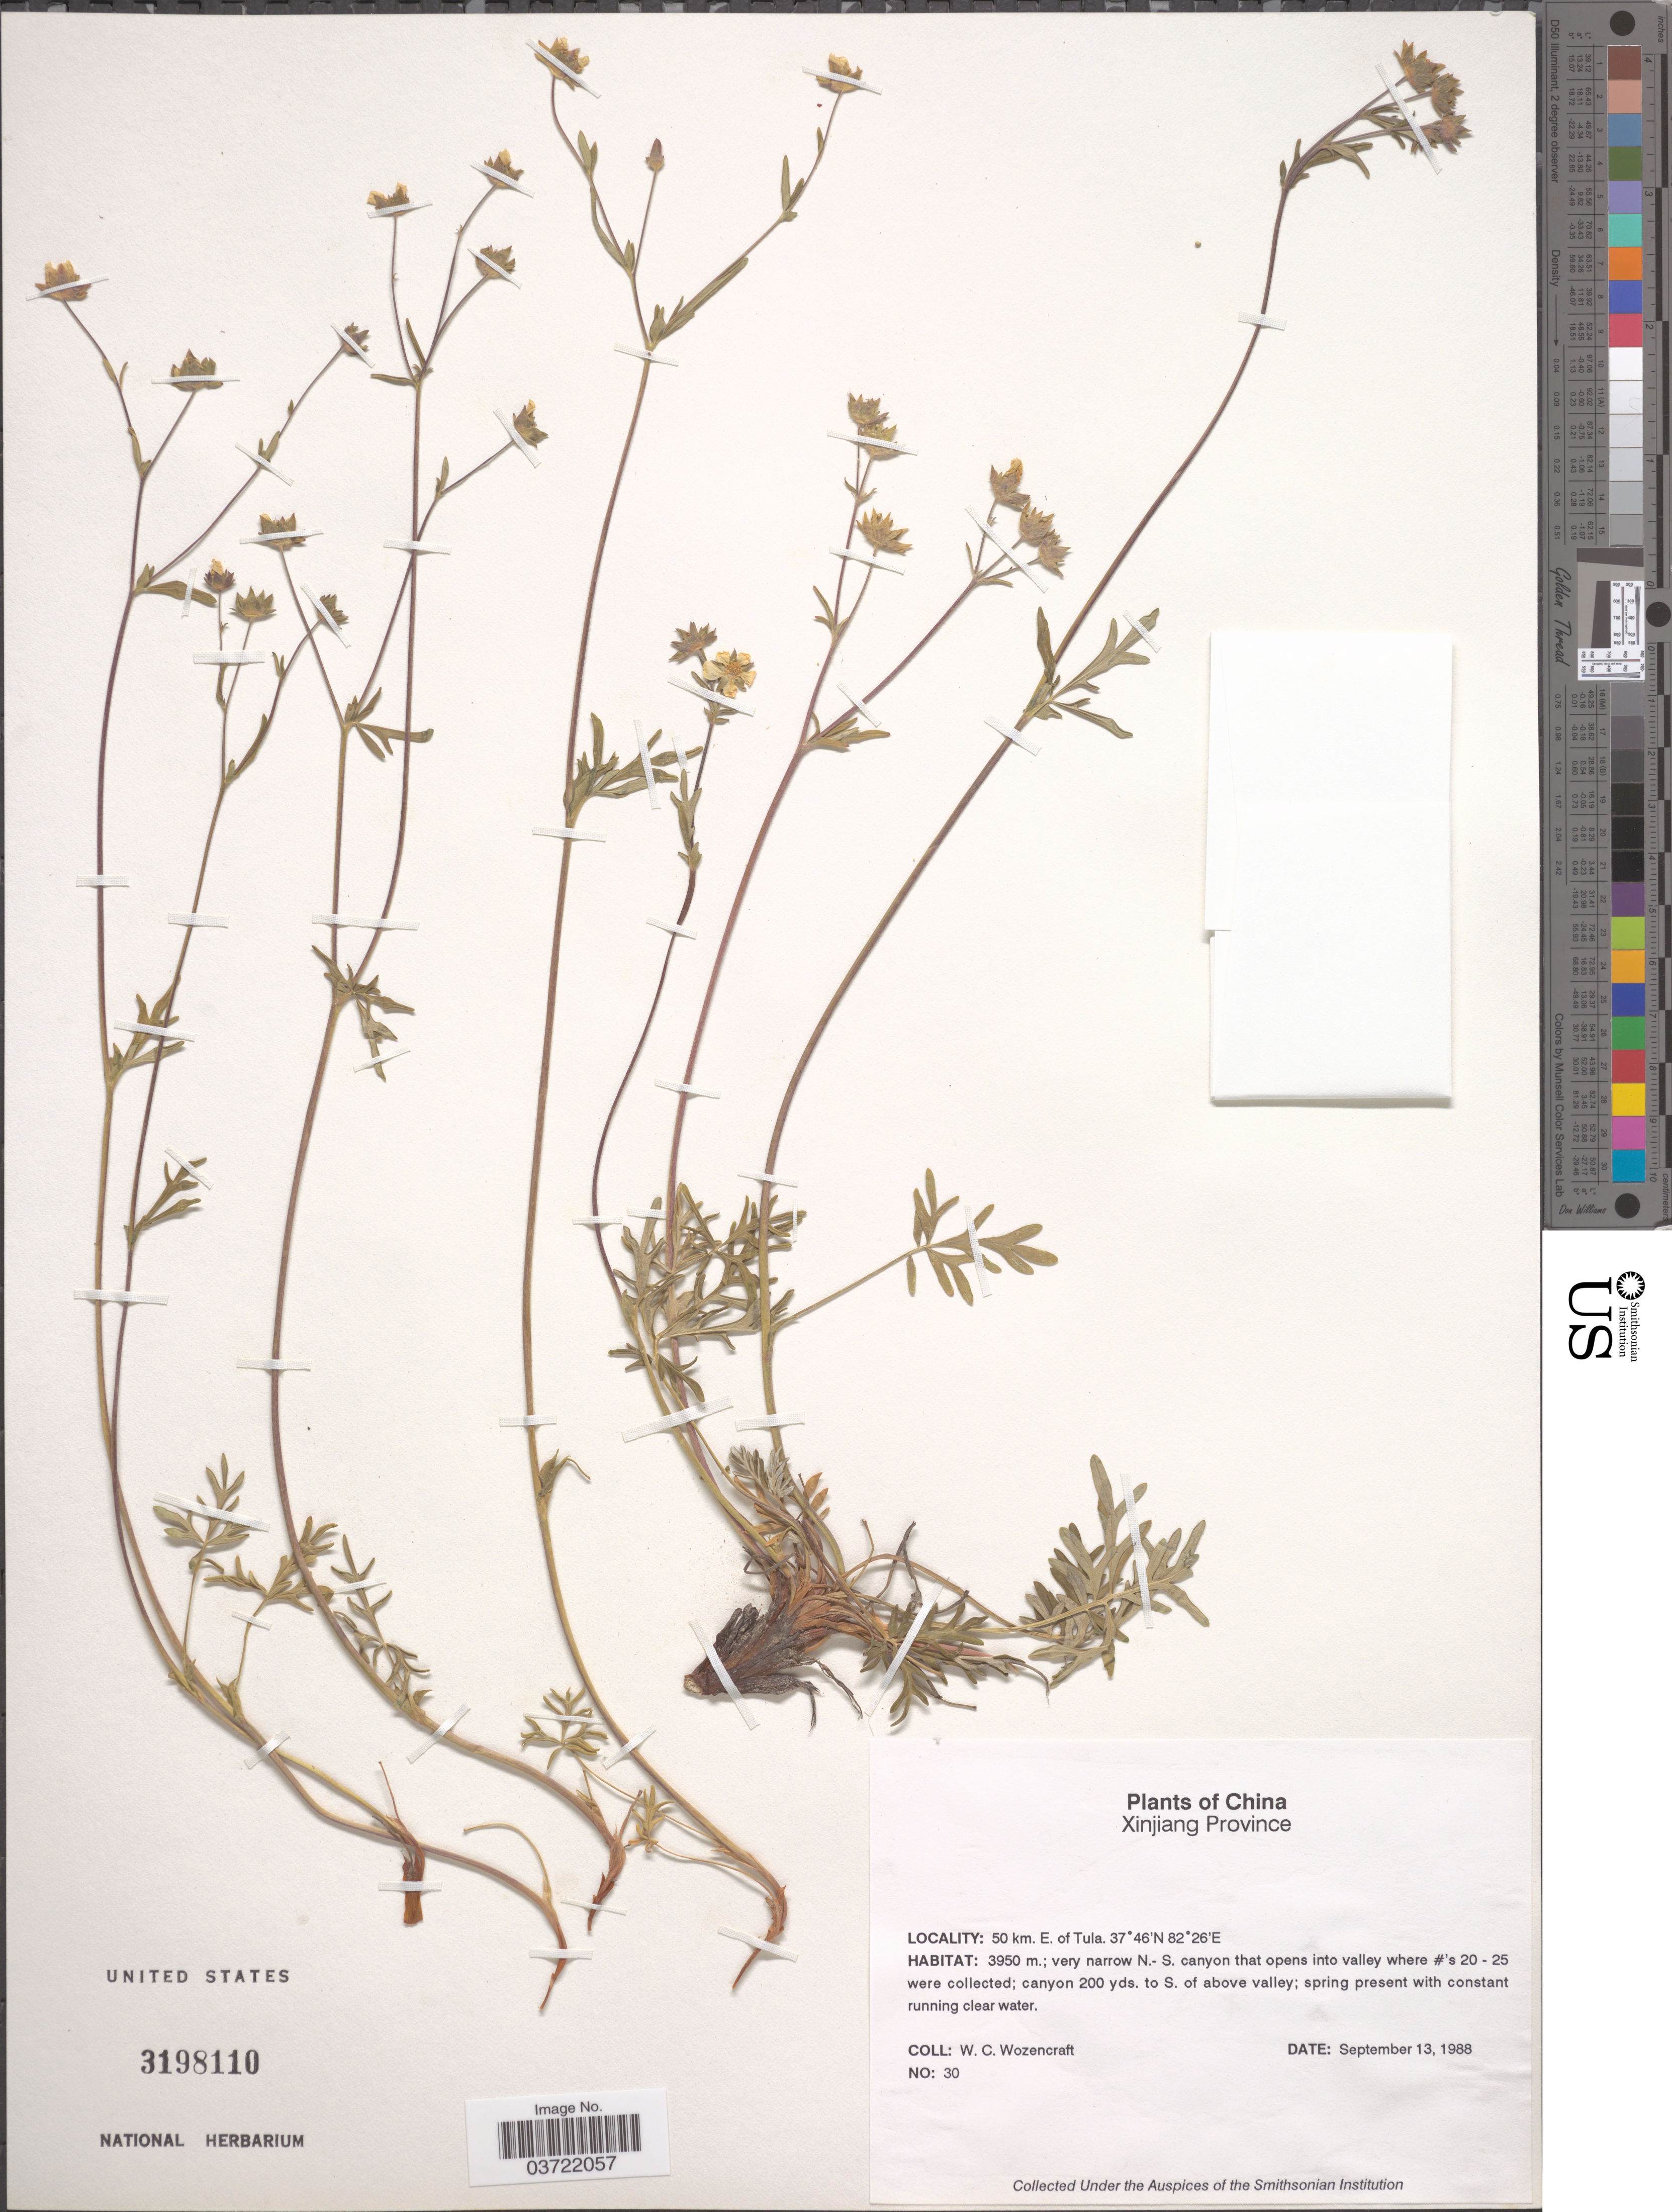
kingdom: Plantae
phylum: Tracheophyta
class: Liliopsida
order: Poales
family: Juncaceae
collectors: W. Wozencraft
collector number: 30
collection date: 1988-09-13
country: China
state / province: Xinjiang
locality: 50 km. E. of Tula.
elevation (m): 3950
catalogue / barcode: US 3198110